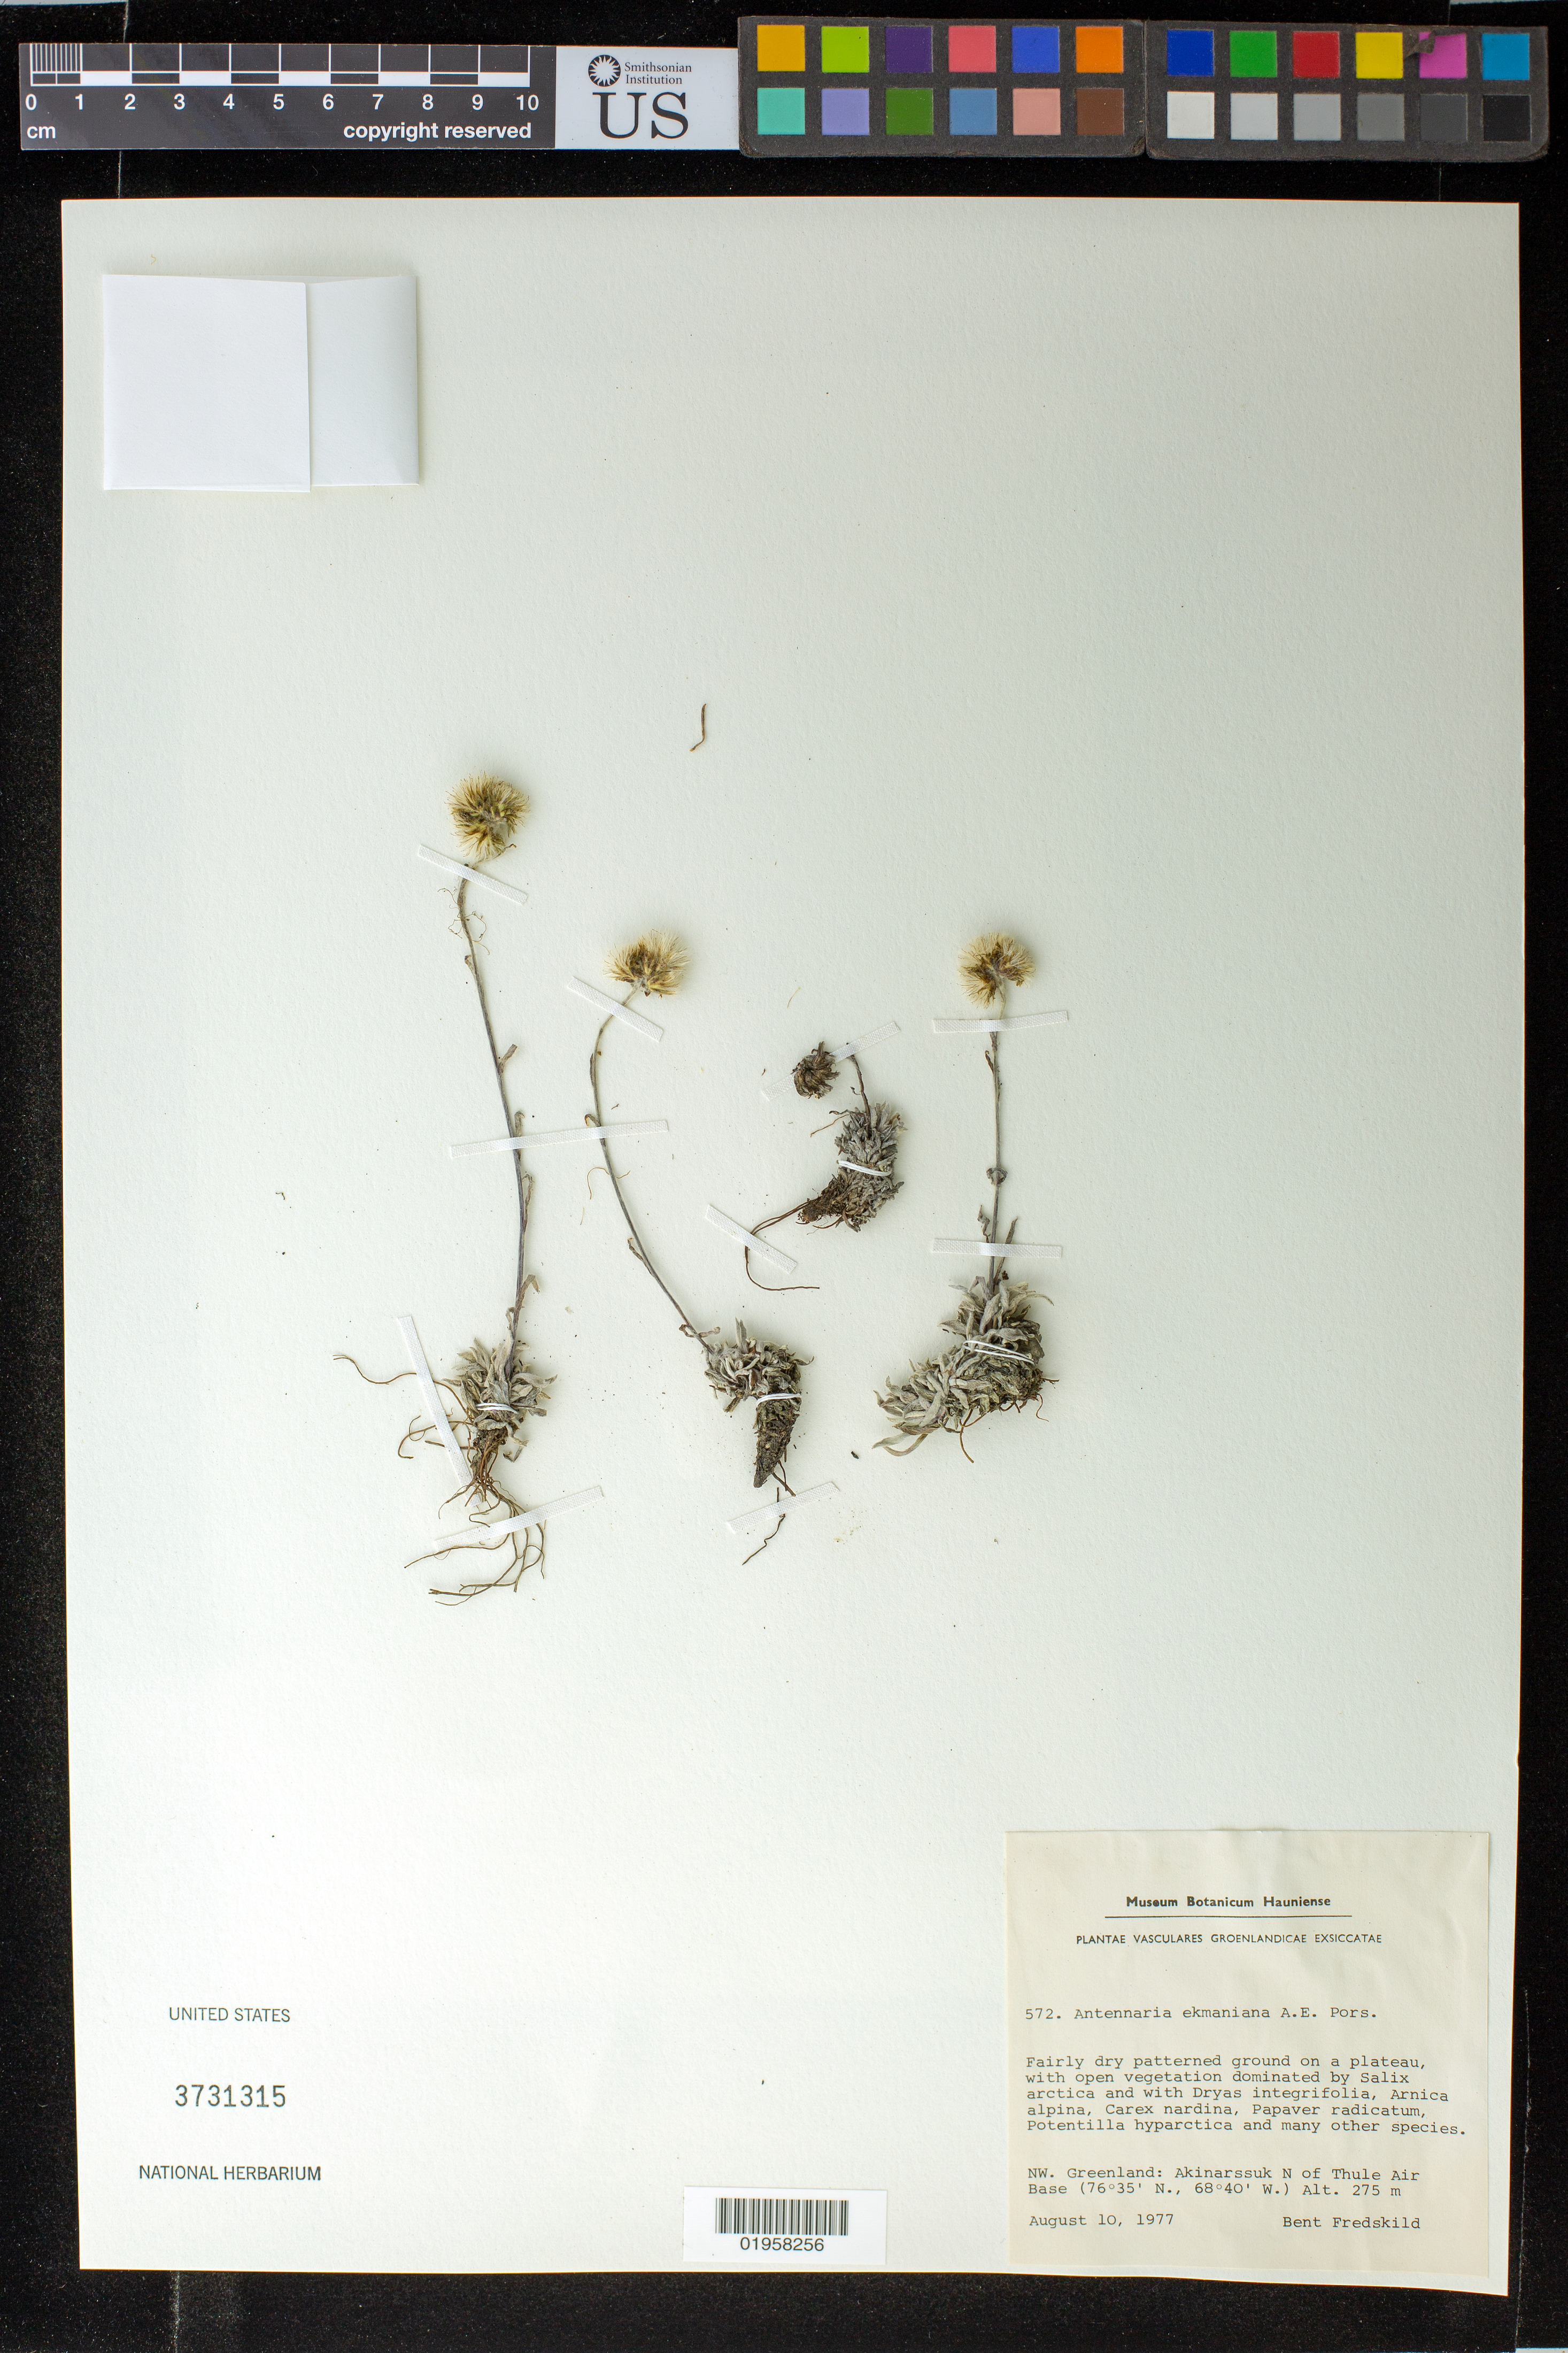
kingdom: Plantae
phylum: Tracheophyta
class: Magnoliopsida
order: Asterales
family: Asteraceae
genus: Antennaria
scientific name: Antennaria ekmaniana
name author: A.E. Porsild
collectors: B. Fredskild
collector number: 572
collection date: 1977-08-10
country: Greenland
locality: NW Greenland. Akinarssuk N of Thule Air Base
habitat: Fairly dry patterned ground on a plateau, with open vegetation dominated by Salix arctica and with Dryas integrifolia, Arnica alpina, Carex nardina, Papaver radicatum, Potentilla hyparctica and many other species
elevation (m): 275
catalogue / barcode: US 3731315